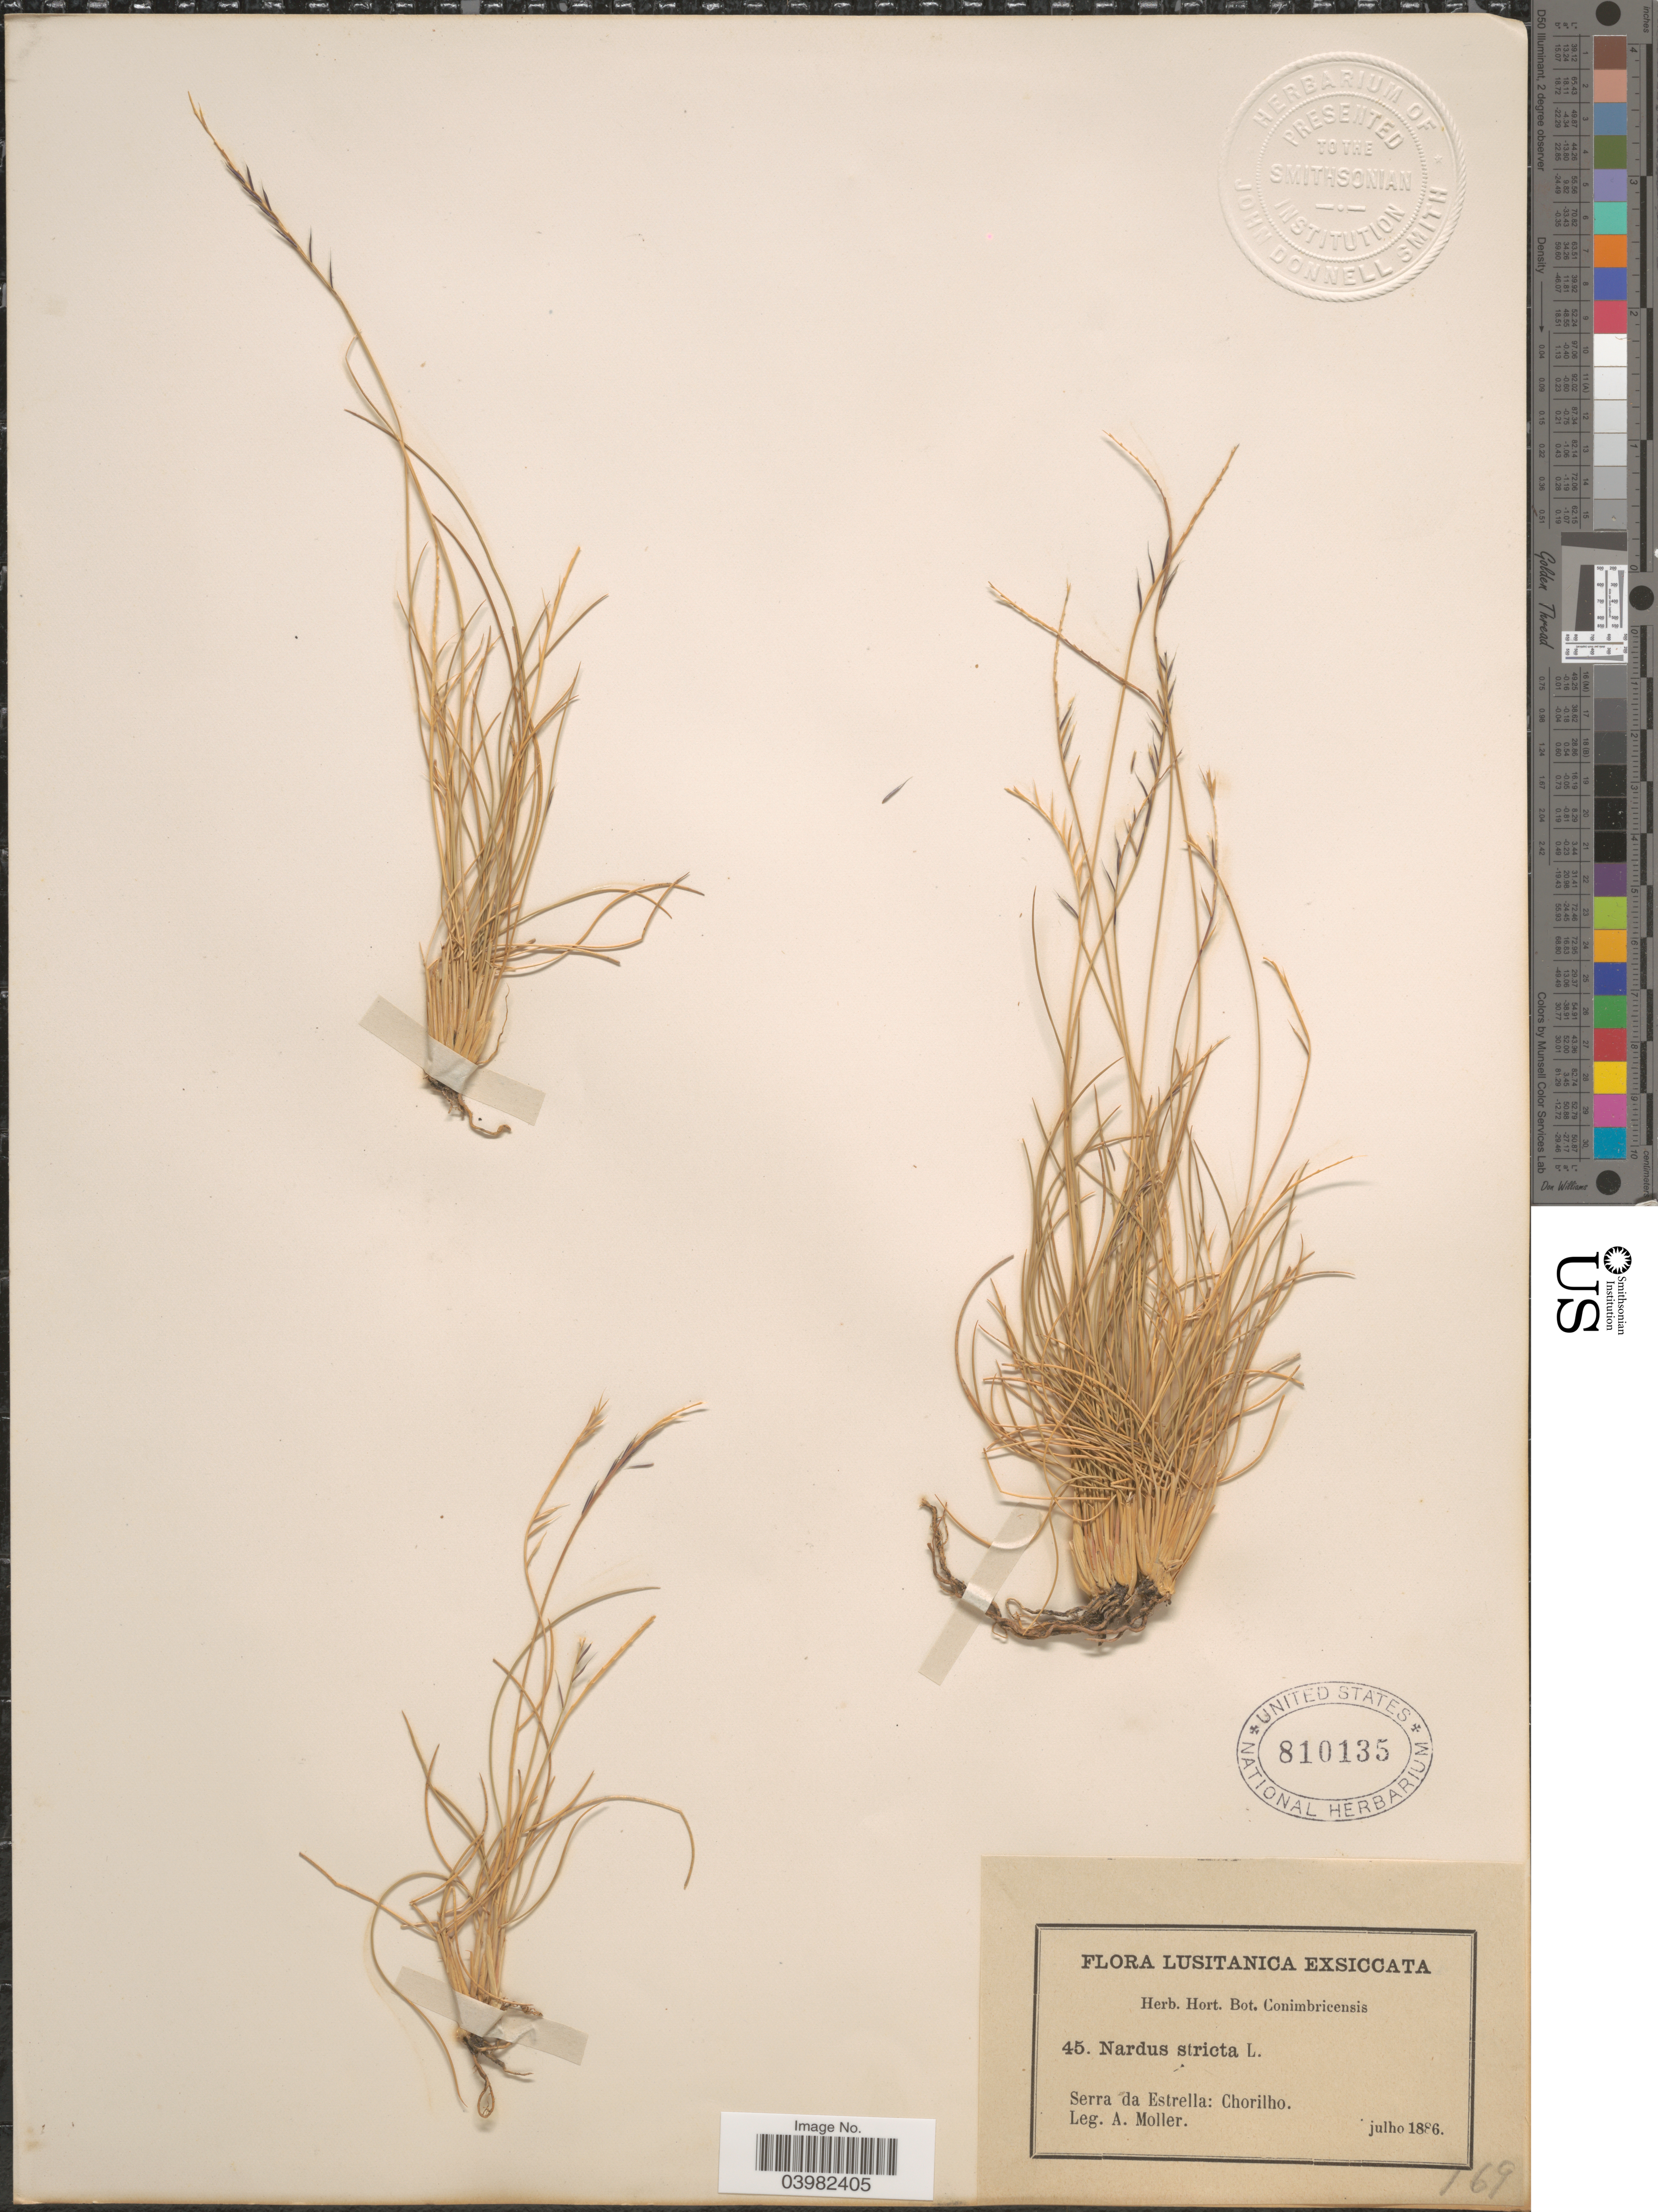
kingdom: Plantae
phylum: Tracheophyta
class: Liliopsida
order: Poales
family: Poaceae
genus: Nardus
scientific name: Nardus stricta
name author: L.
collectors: A. Moller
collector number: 45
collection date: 1886-07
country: Portugal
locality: Lusitanica. Serra da Estrella: Chorilho.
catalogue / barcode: US 810135